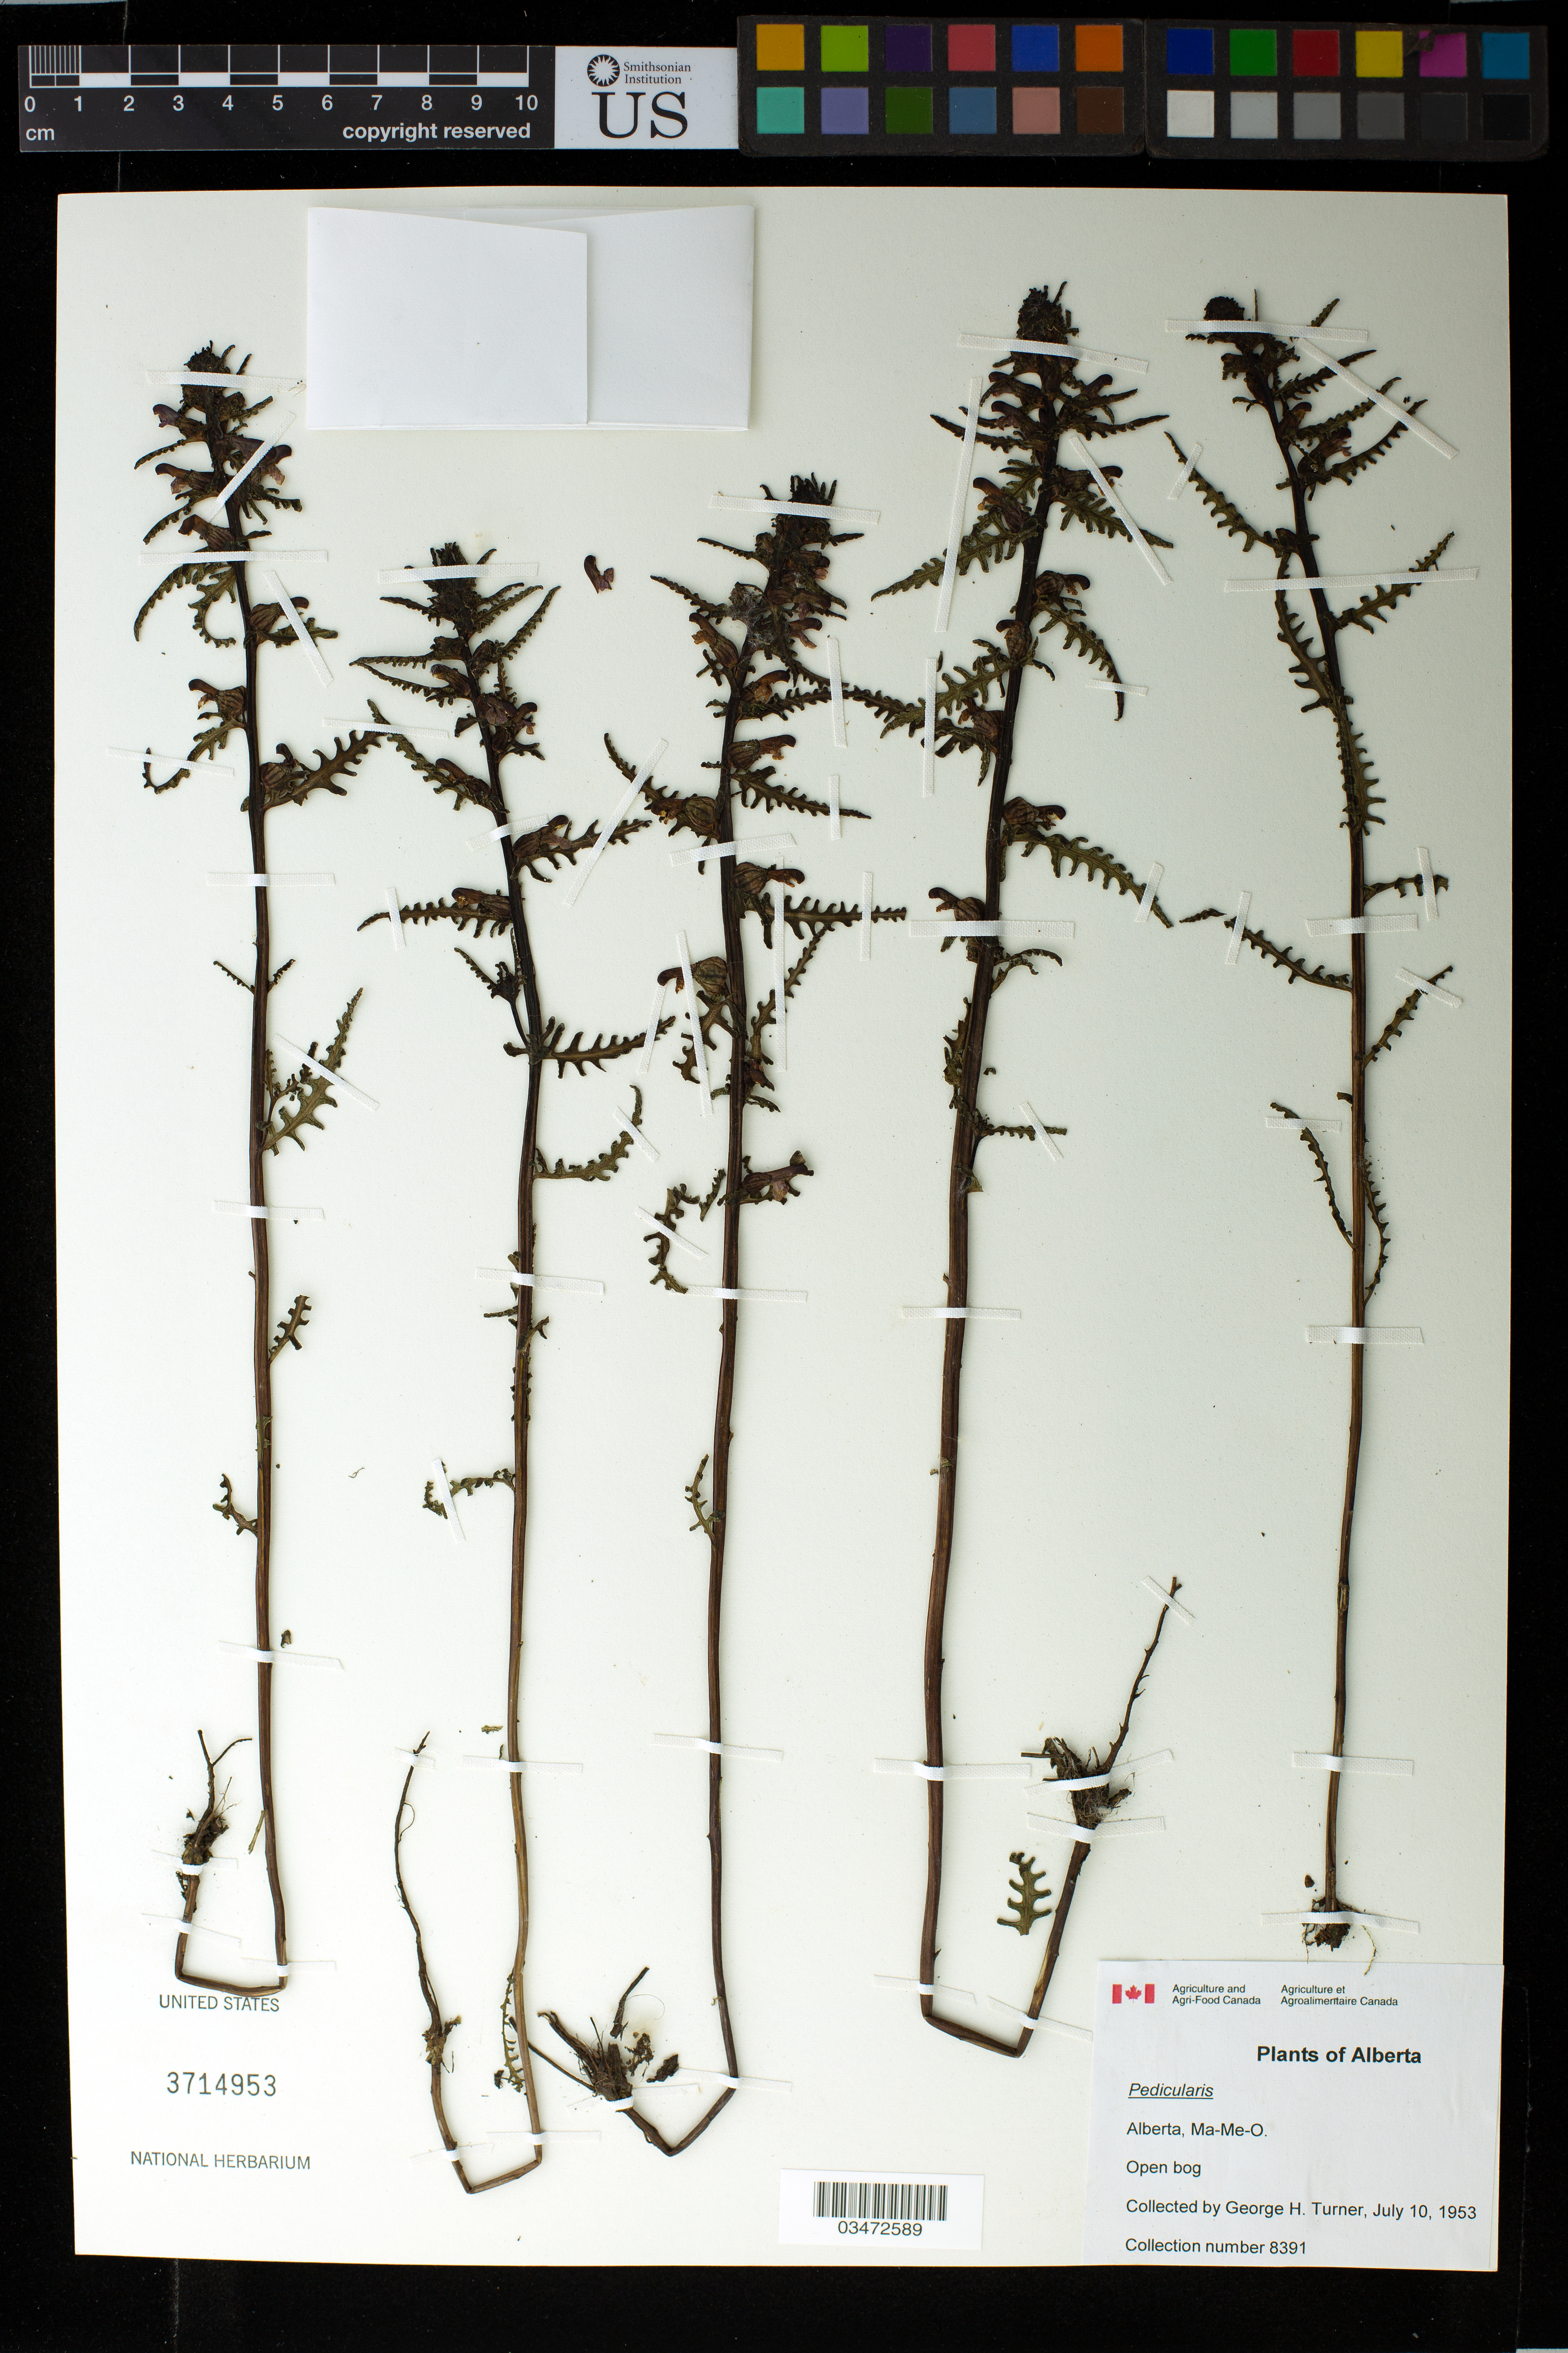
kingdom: Plantae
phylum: Tracheophyta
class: Magnoliopsida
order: Lamiales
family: Orobanchaceae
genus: Pedicularis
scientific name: Pedicularis sp.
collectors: G. H. Turner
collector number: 8391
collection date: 1953-07-10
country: Canada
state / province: Alberta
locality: Alberta, Ma-Me-O. Open bog.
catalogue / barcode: US 3714953